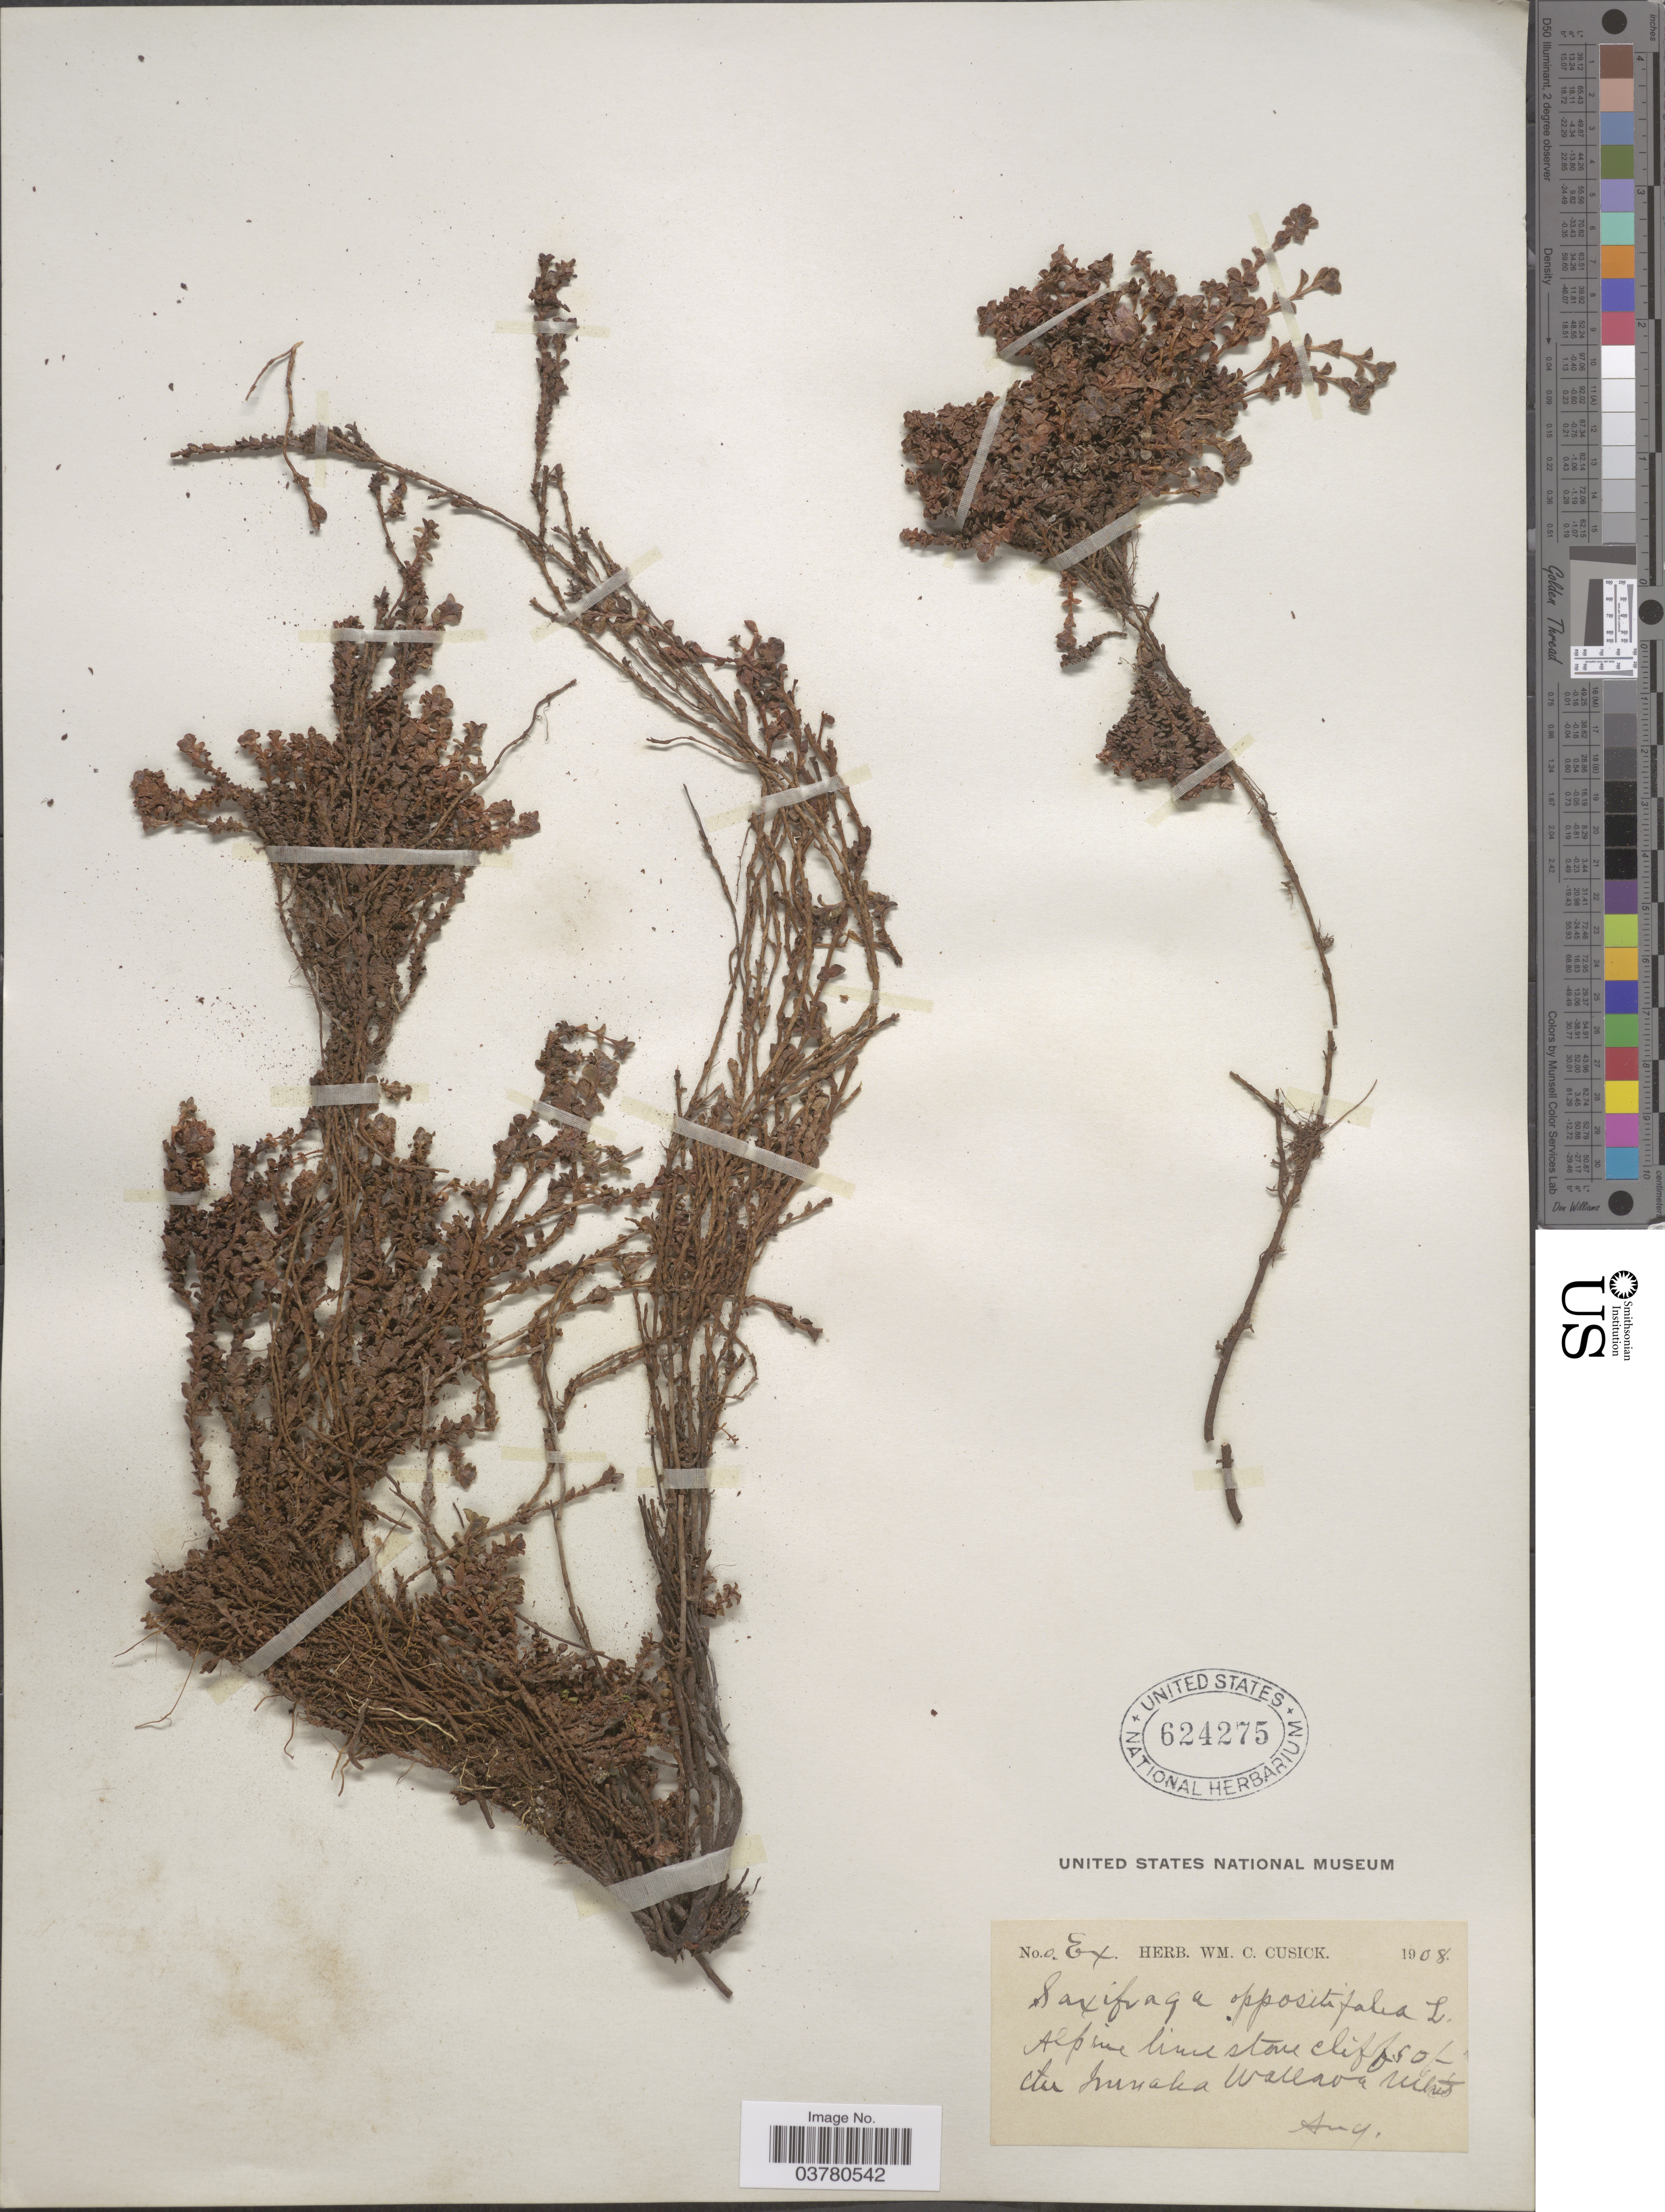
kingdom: Plantae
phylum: Tracheophyta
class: Magnoliopsida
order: Saxifragales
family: Saxifragaceae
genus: Saxifraga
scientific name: Saxifraga oppositifolia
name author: L.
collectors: ex herb. Wm. C. Cusick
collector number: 0*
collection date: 1908-08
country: United States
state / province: Oregon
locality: Alpine limestone cliffs of the Imnaha Wallowa Mtns.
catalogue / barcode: US 624275